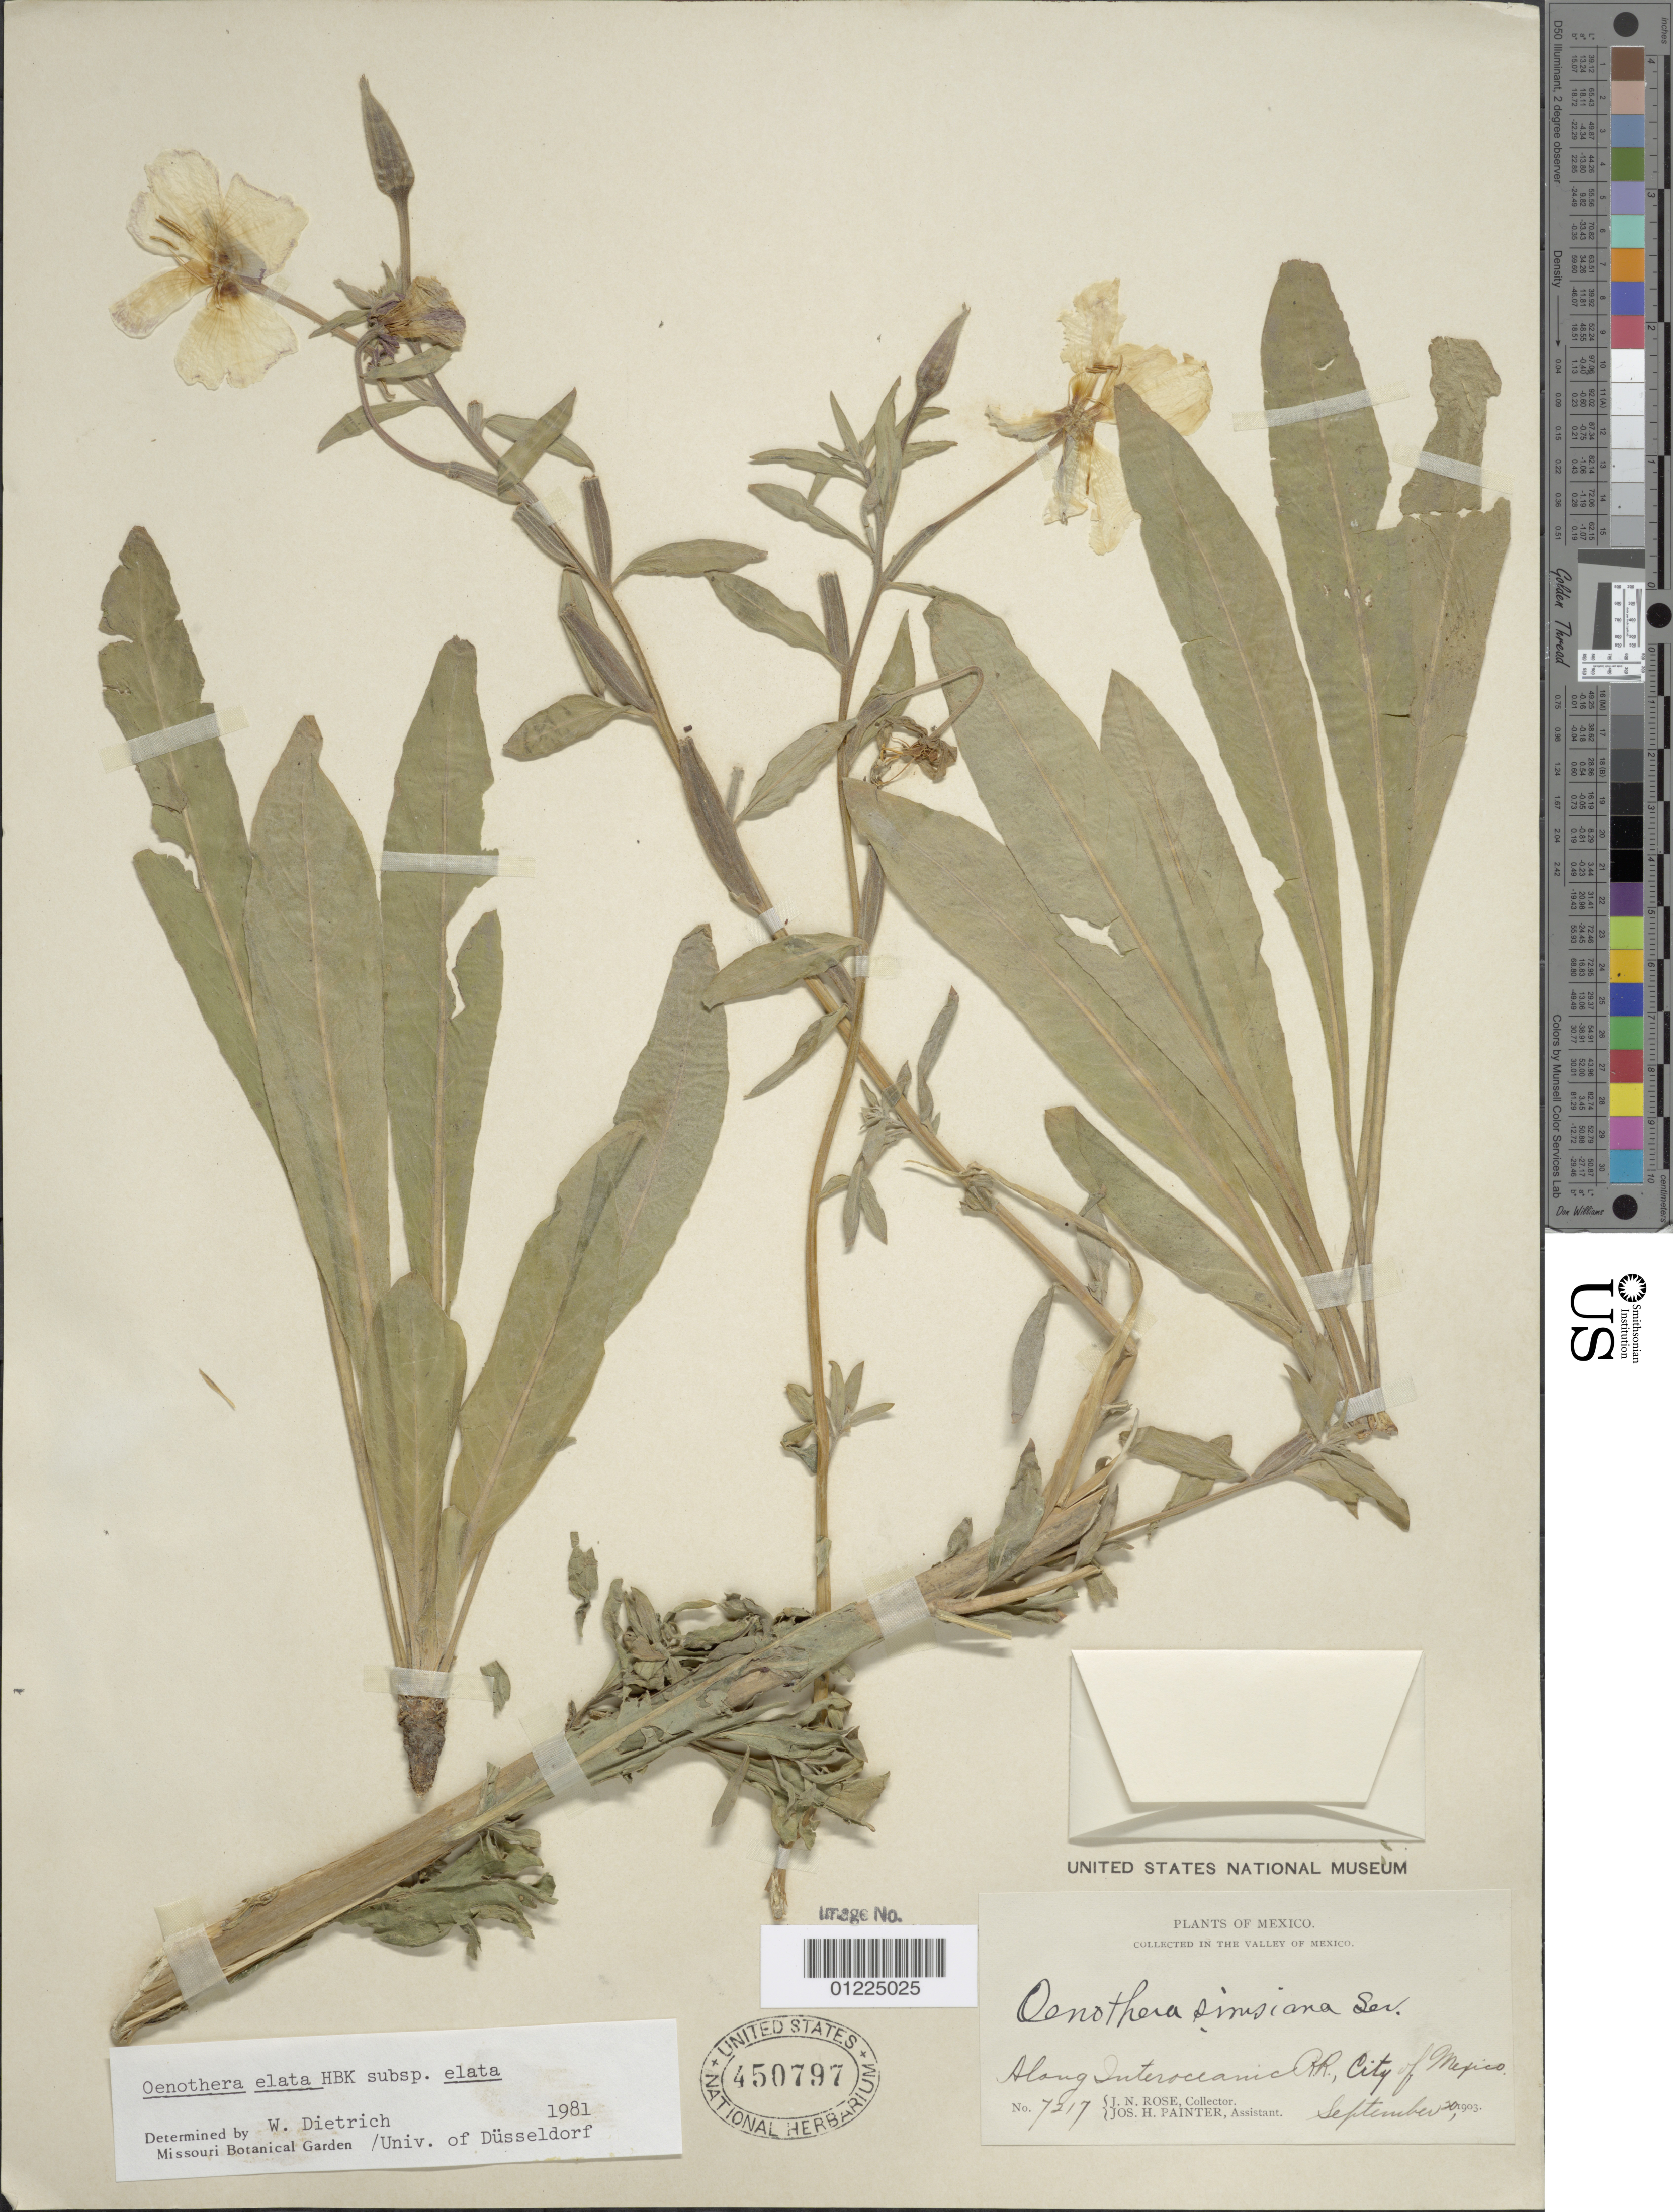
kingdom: Plantae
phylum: Tracheophyta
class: Magnoliopsida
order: Myrtales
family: Onagraceae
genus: Oenothera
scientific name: Oenothera elata subsp. elata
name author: Kunth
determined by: Dietrich, W.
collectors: J. N. Rose & Painter, J. S.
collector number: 7217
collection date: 1903-09-20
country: Mexico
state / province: Distrito Federal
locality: City of Mexico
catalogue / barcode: US 450797